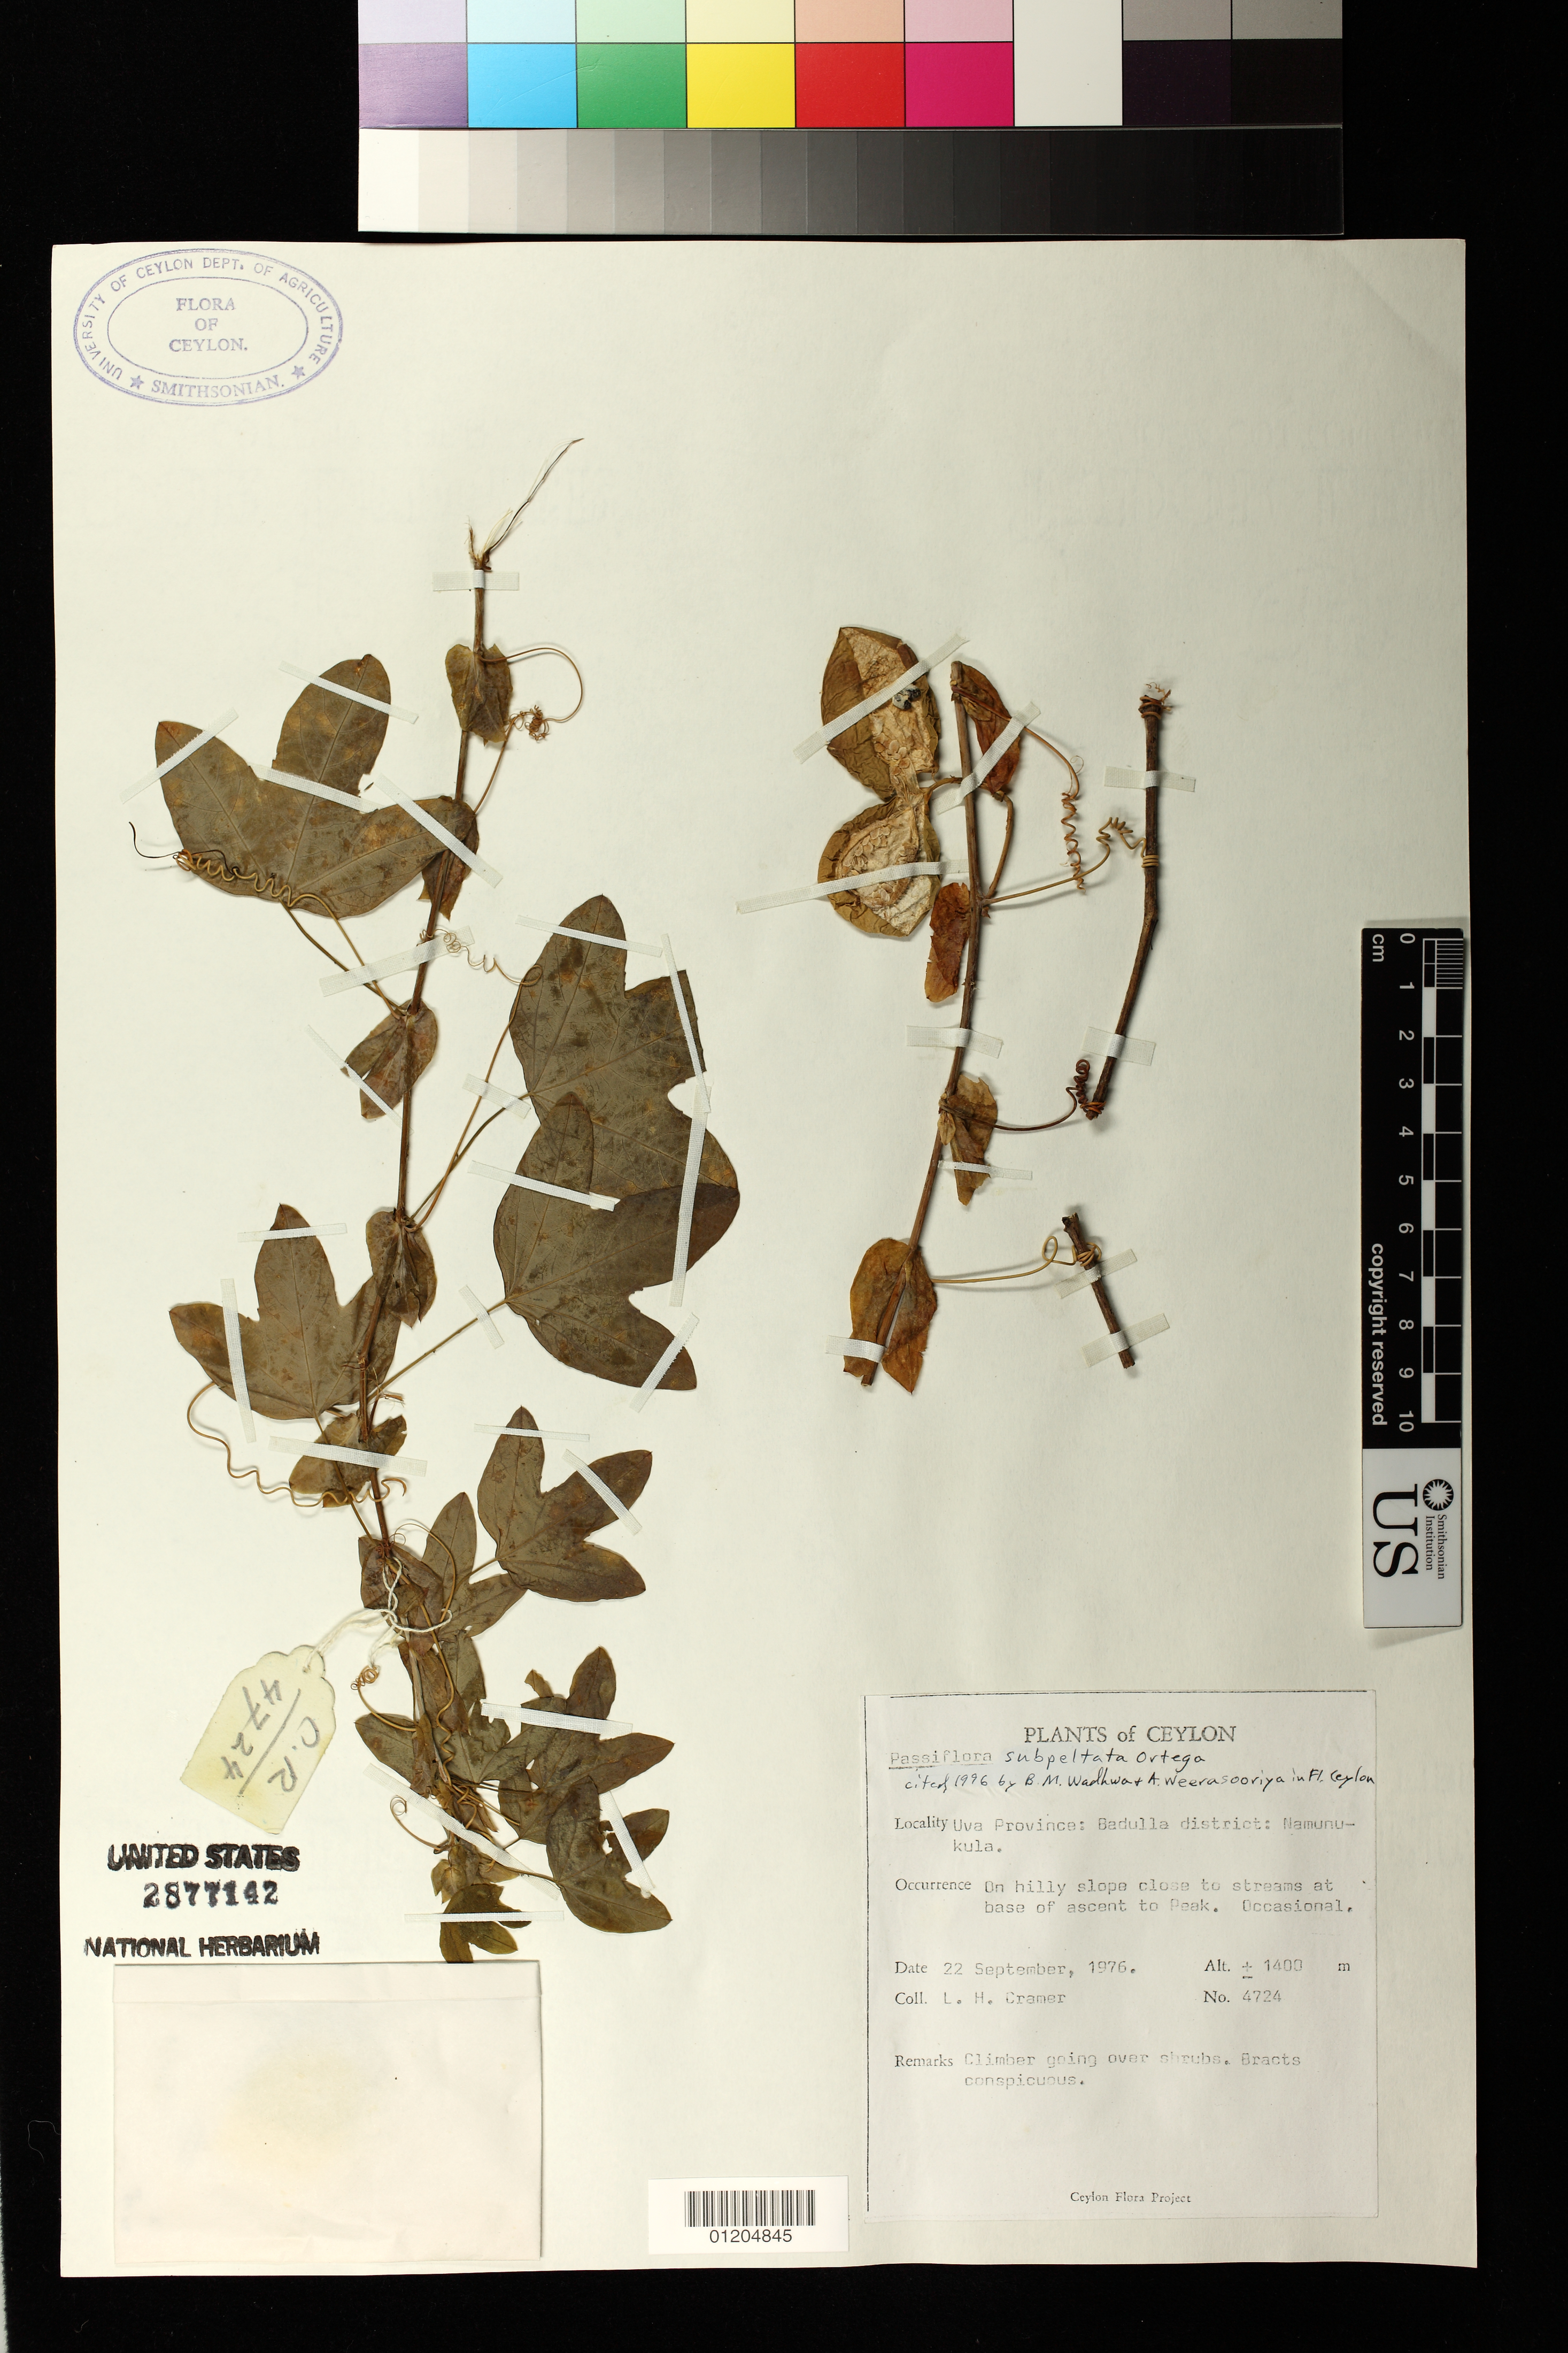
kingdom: Plantae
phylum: Tracheophyta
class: Magnoliopsida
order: Malpighiales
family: Passifloraceae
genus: Passiflora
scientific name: Passiflora subpeltata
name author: Ortega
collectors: L. H. Cramer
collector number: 4724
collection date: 1976-09-22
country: Sri Lanka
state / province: Uva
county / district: Badulla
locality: Namunukula. On hilly slope close to streams at base of ascent to Peak.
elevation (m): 1400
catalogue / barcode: US 2877142